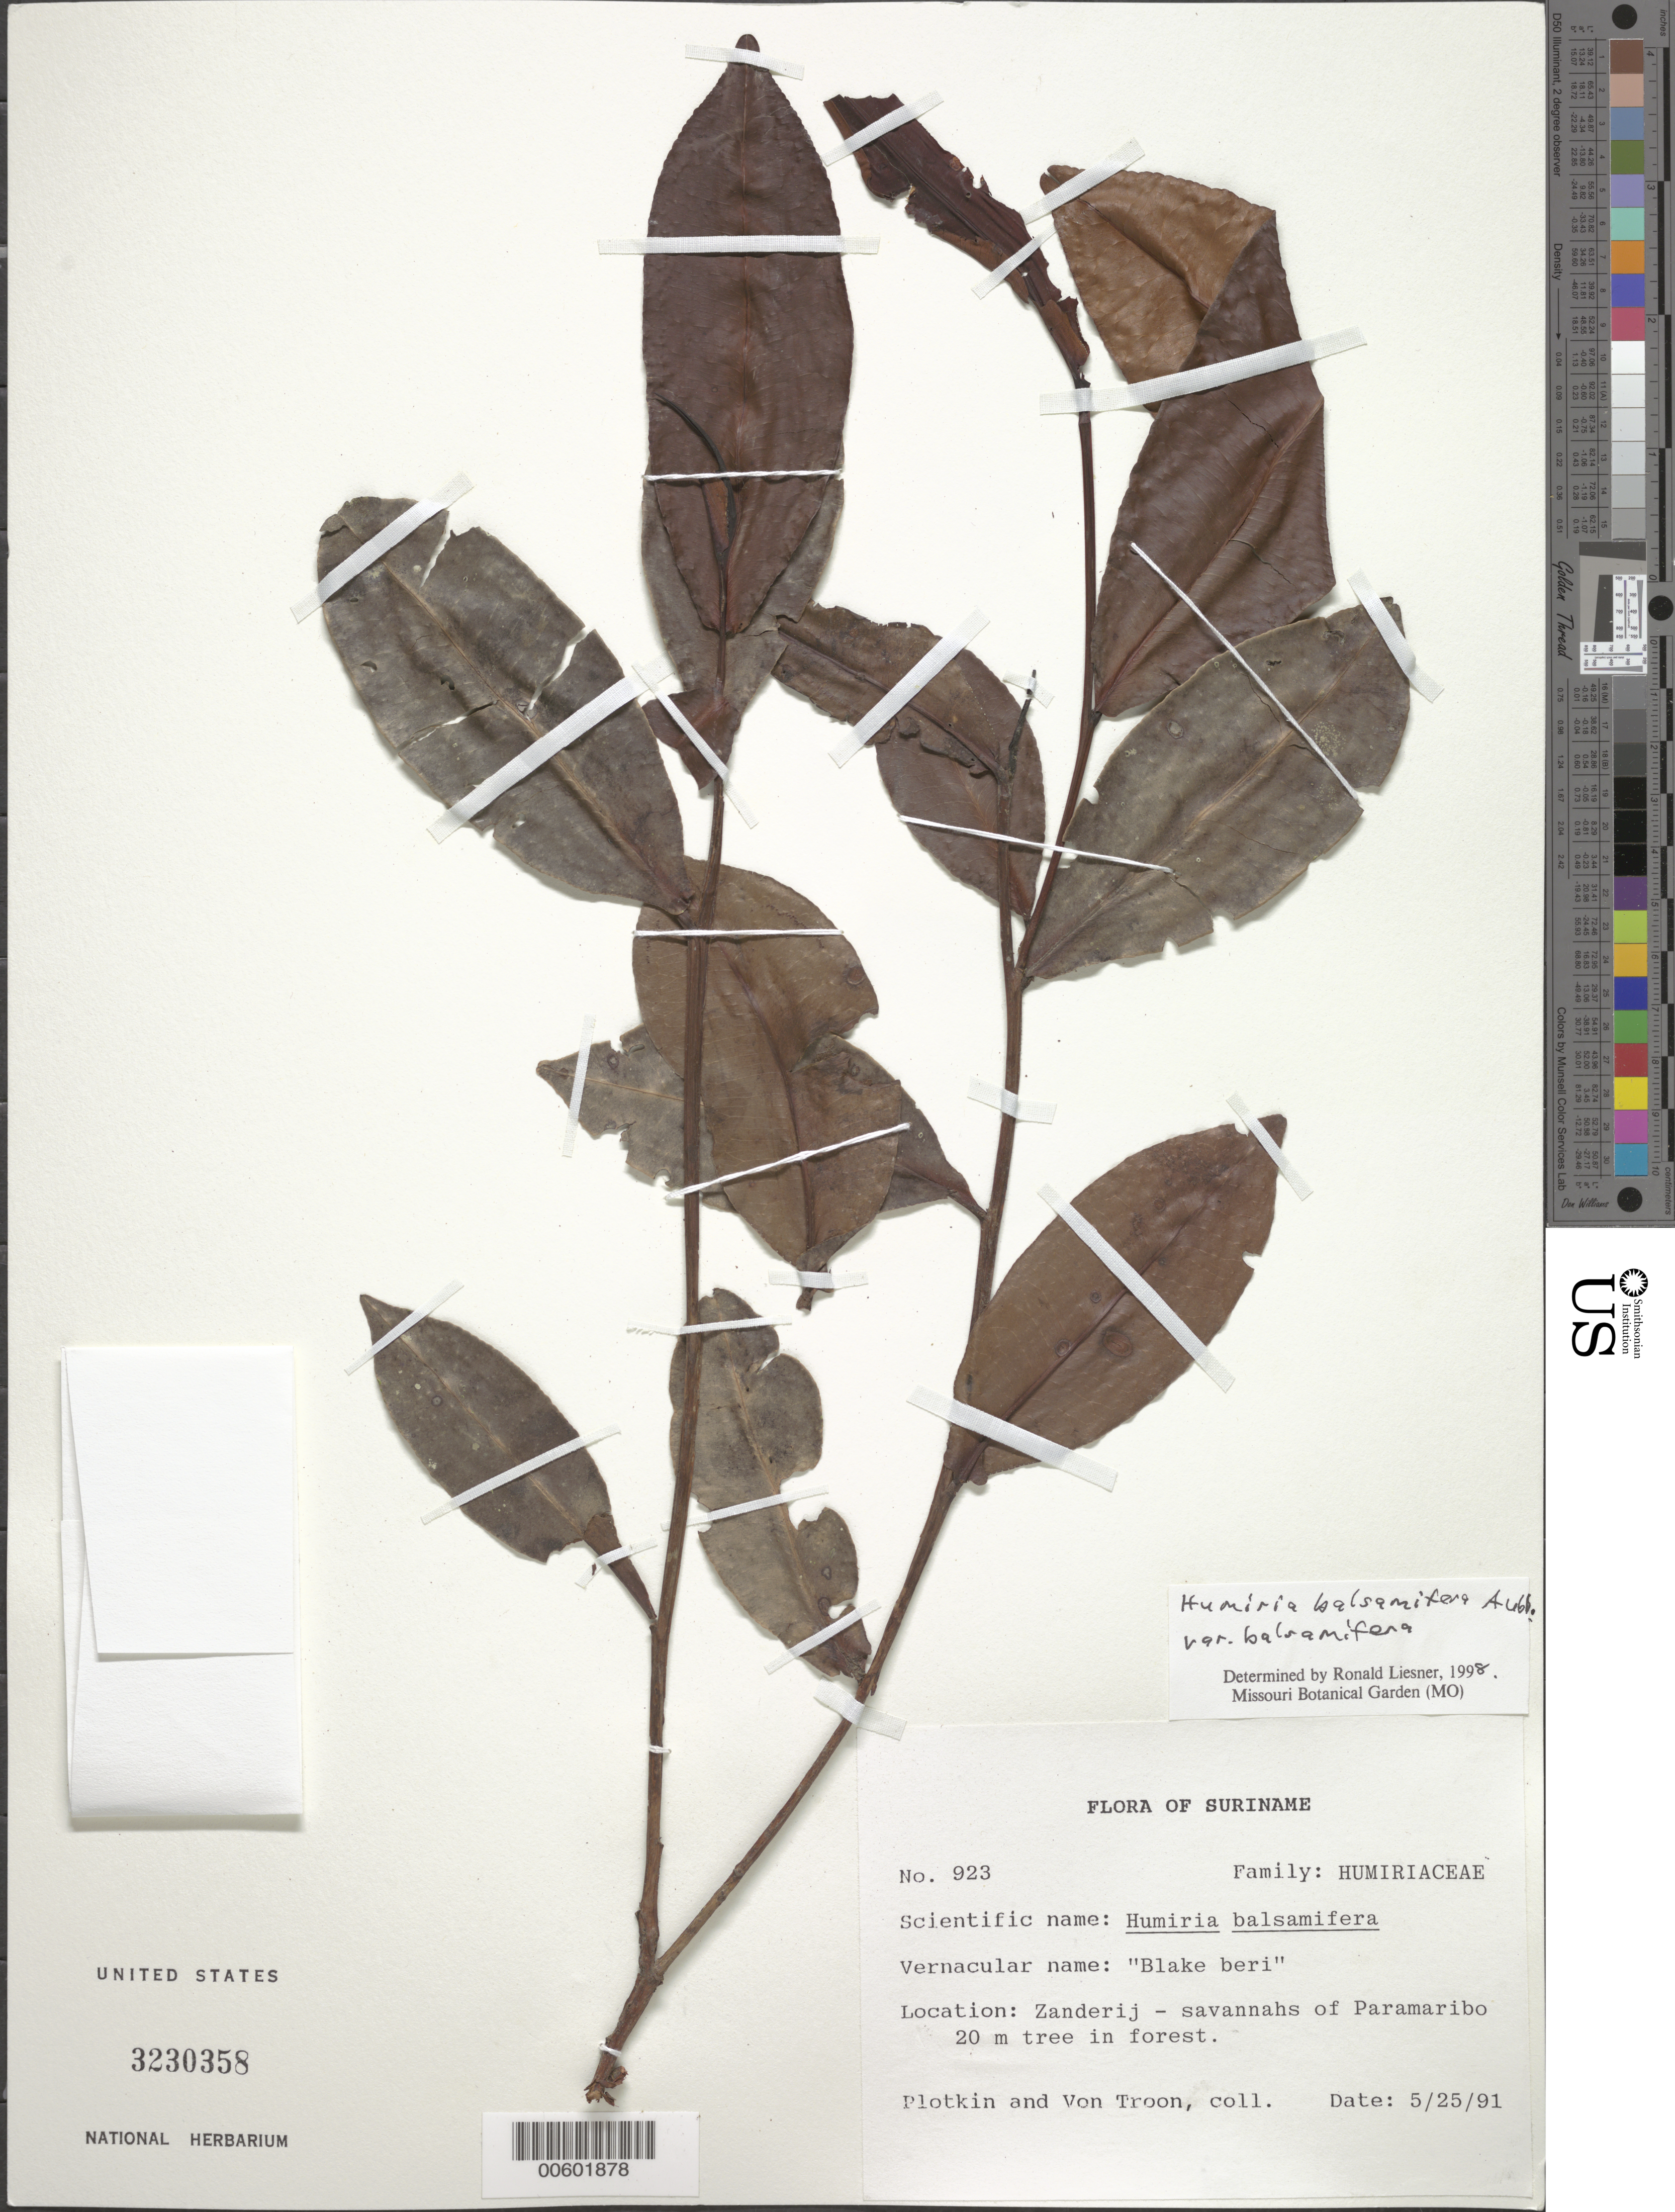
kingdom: Plantae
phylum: Tracheophyta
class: Magnoliopsida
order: Malpighiales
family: Humiriaceae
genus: Humiria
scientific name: Humiria balsamifera var. balsamifera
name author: Aubl.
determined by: Liesner, R. L.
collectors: M. Plotkin & F. Troon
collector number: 923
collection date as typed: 25-May-91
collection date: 1991-05-25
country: Suriname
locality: Zanderij, savannas of Paramaribo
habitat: Forest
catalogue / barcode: US 3230358